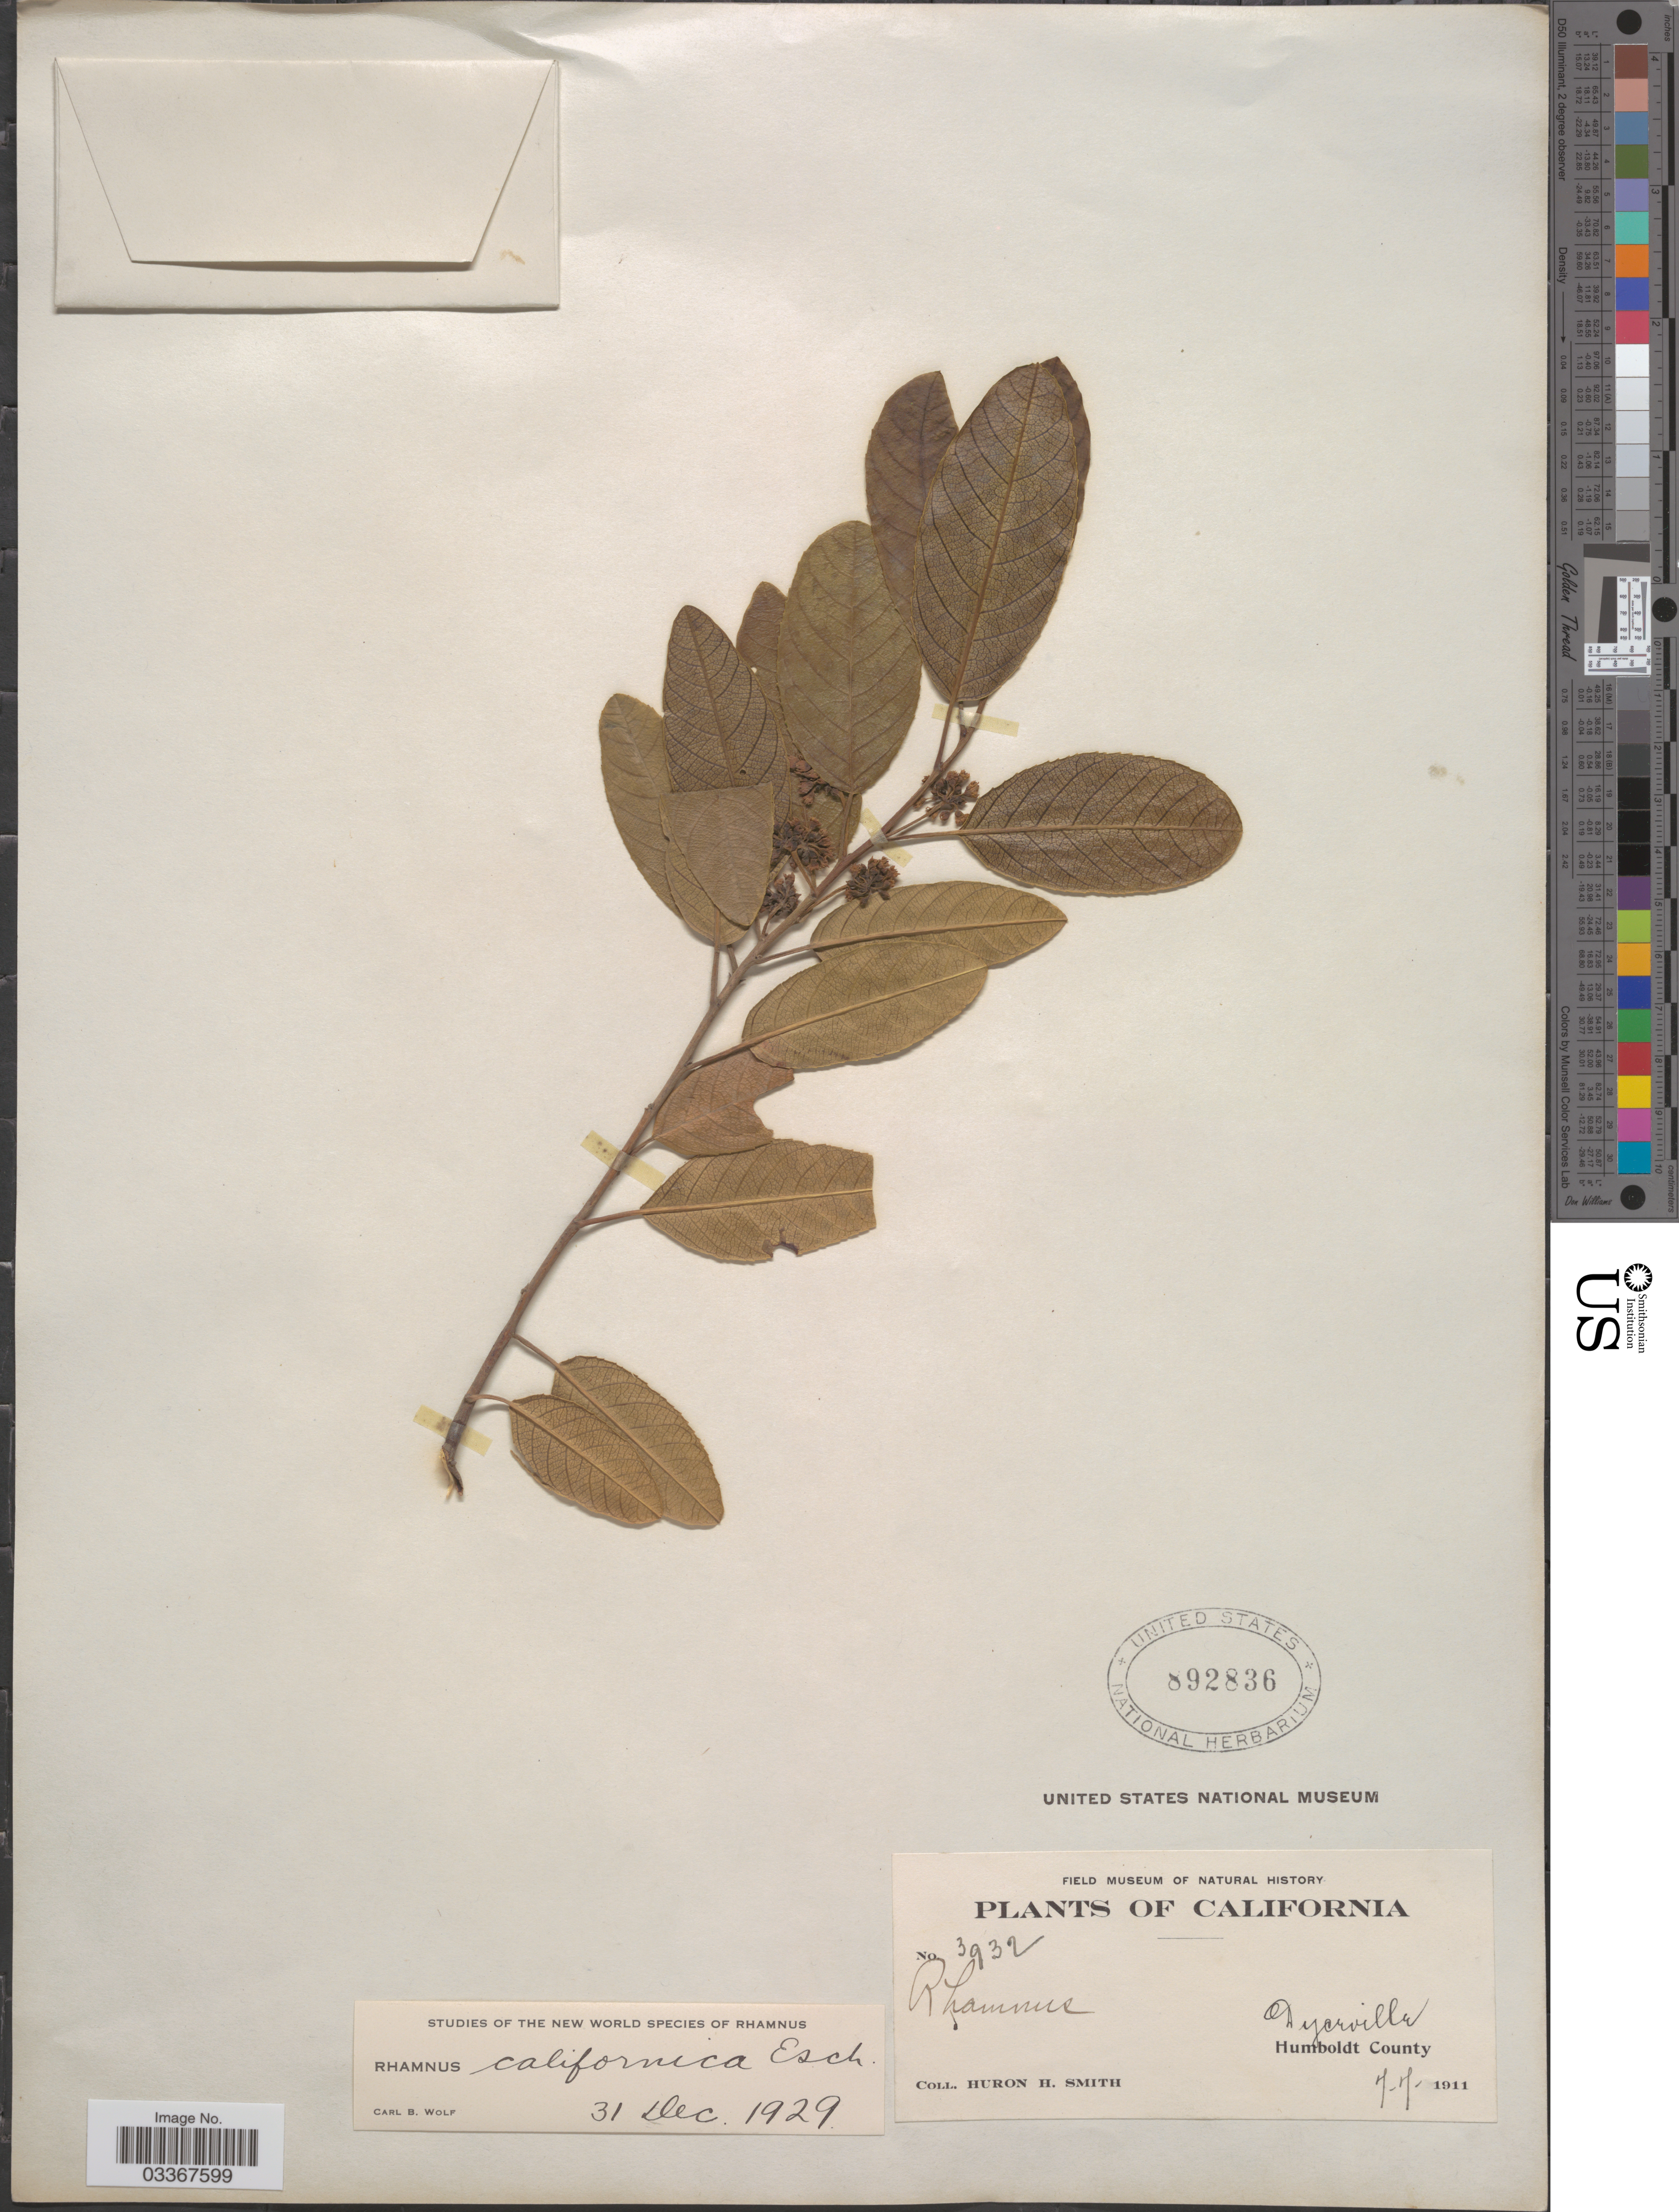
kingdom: Plantae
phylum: Tracheophyta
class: Magnoliopsida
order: Rosales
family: Rhamnaceae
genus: Frangula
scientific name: Frangula californica subsp. californica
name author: (Eschsch.) A. Gray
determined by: Strong, Mark T., (BOT), Smithsonian Institution - National Museum of Natural History (UNITED STATES)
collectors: Huron H. Smith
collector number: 3932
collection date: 1911-07-07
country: United States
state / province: California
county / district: Humboldt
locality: Dyerville, Humboldt County.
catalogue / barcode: US 892836